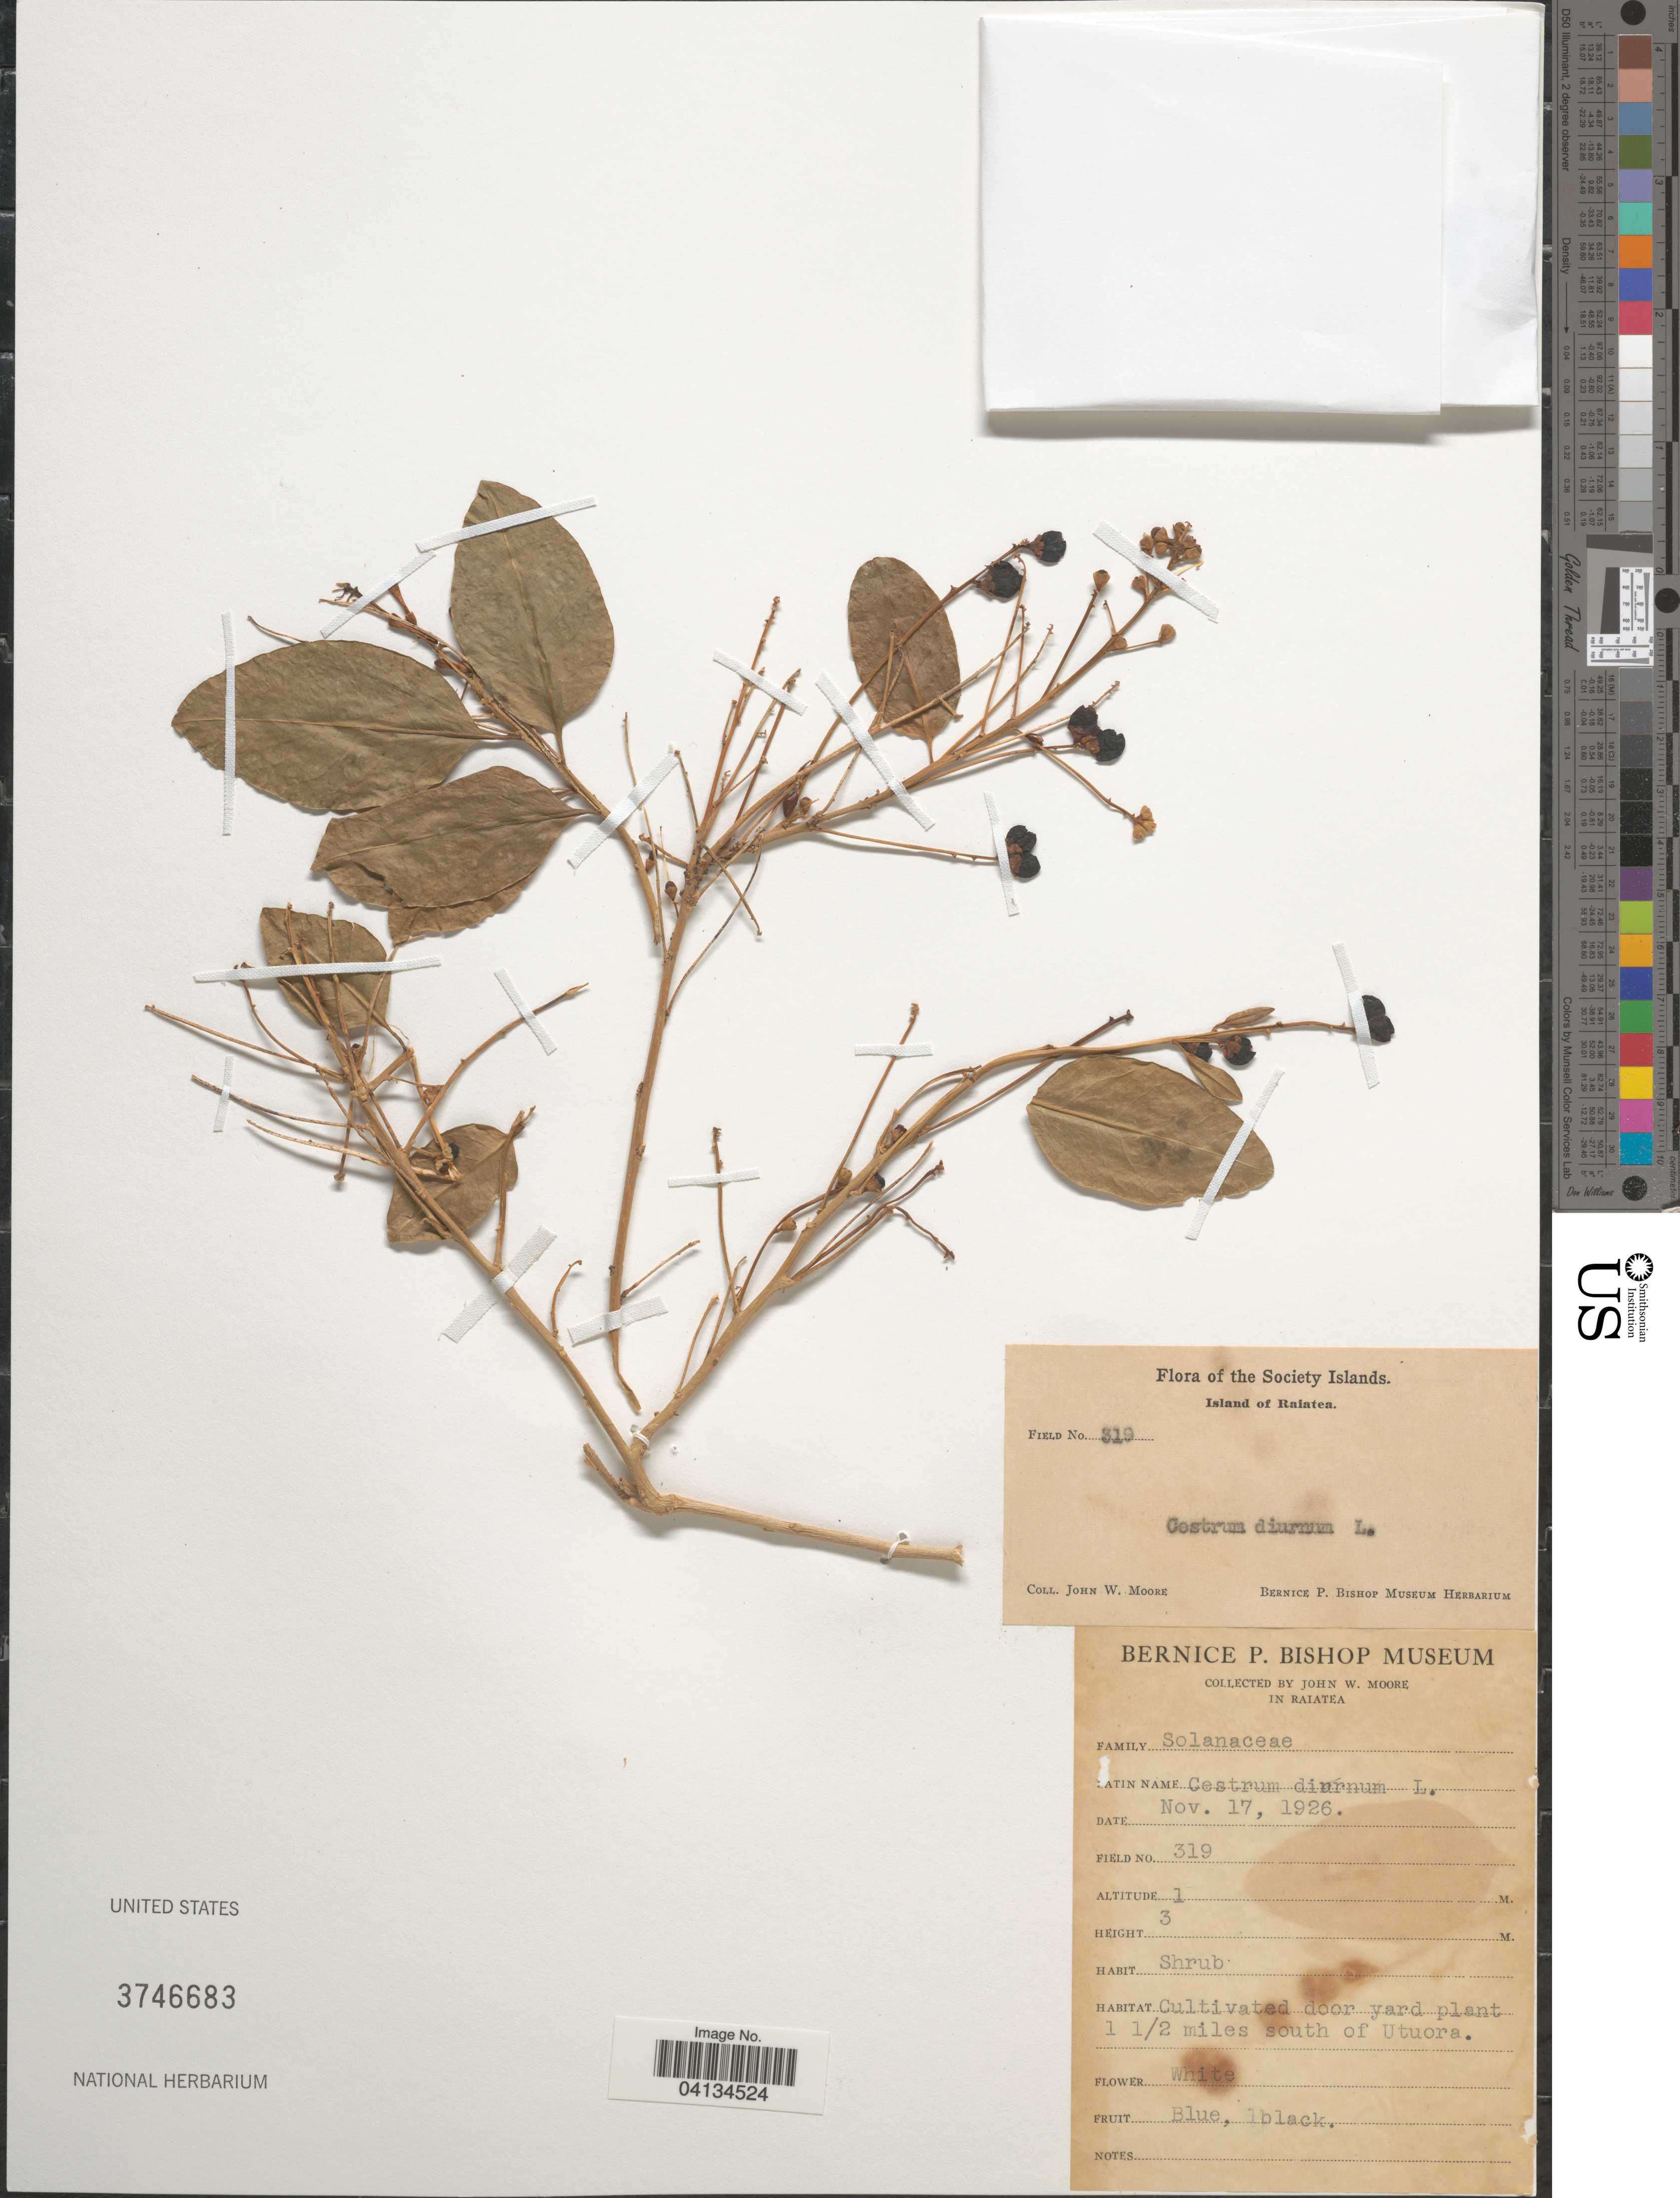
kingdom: Plantae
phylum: Tracheophyta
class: Magnoliopsida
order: Solanales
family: Solanaceae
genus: Cestrum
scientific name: Cestrum diurnum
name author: L.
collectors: J. Moore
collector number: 319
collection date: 1926-11-17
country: French Polynesia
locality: The Society Islands. Island of Raiatea. Cultivated door yard plant 1 ½ miles south of Uturoa.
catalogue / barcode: US 3746683